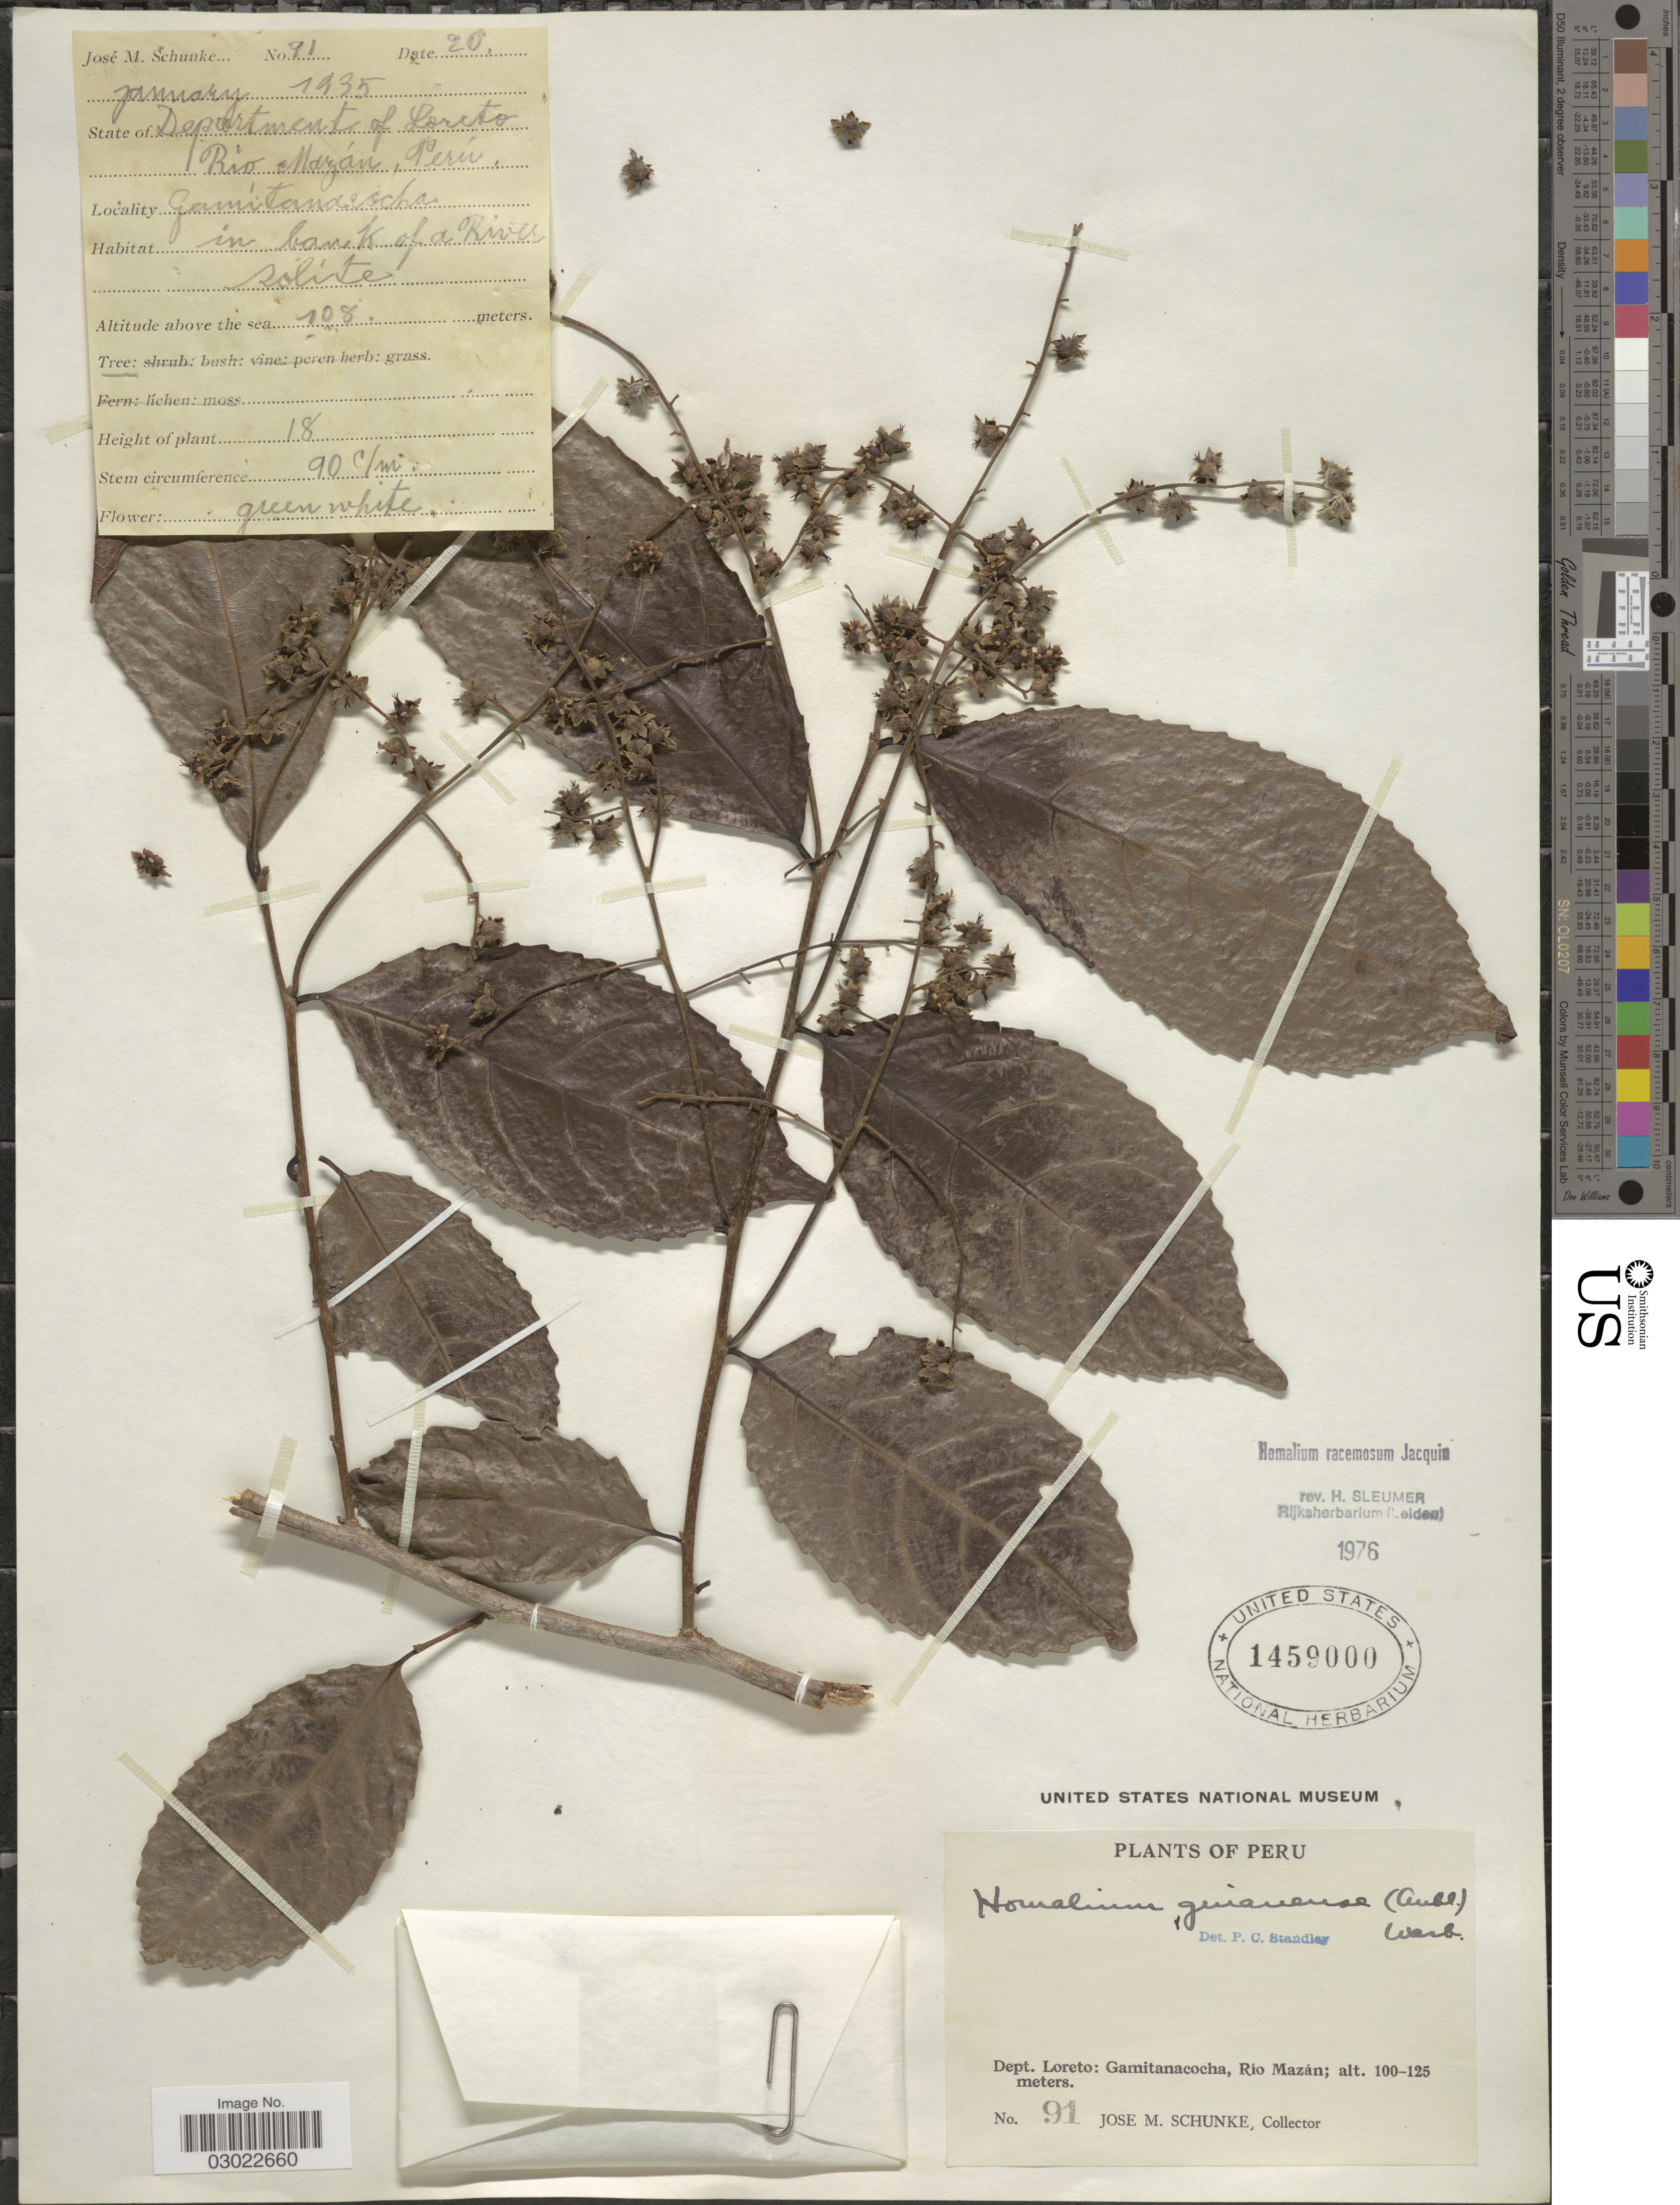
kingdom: Plantae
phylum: Tracheophyta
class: Magnoliopsida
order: Malpighiales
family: Salicaceae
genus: Homalium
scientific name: Homalium racemosum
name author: Jacq.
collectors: J. M. Schunke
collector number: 91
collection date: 1935-01-20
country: Peru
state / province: Loreto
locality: Dept. Loreto: Gamitanacocga, Río Mazán.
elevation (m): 108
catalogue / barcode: US 1459000